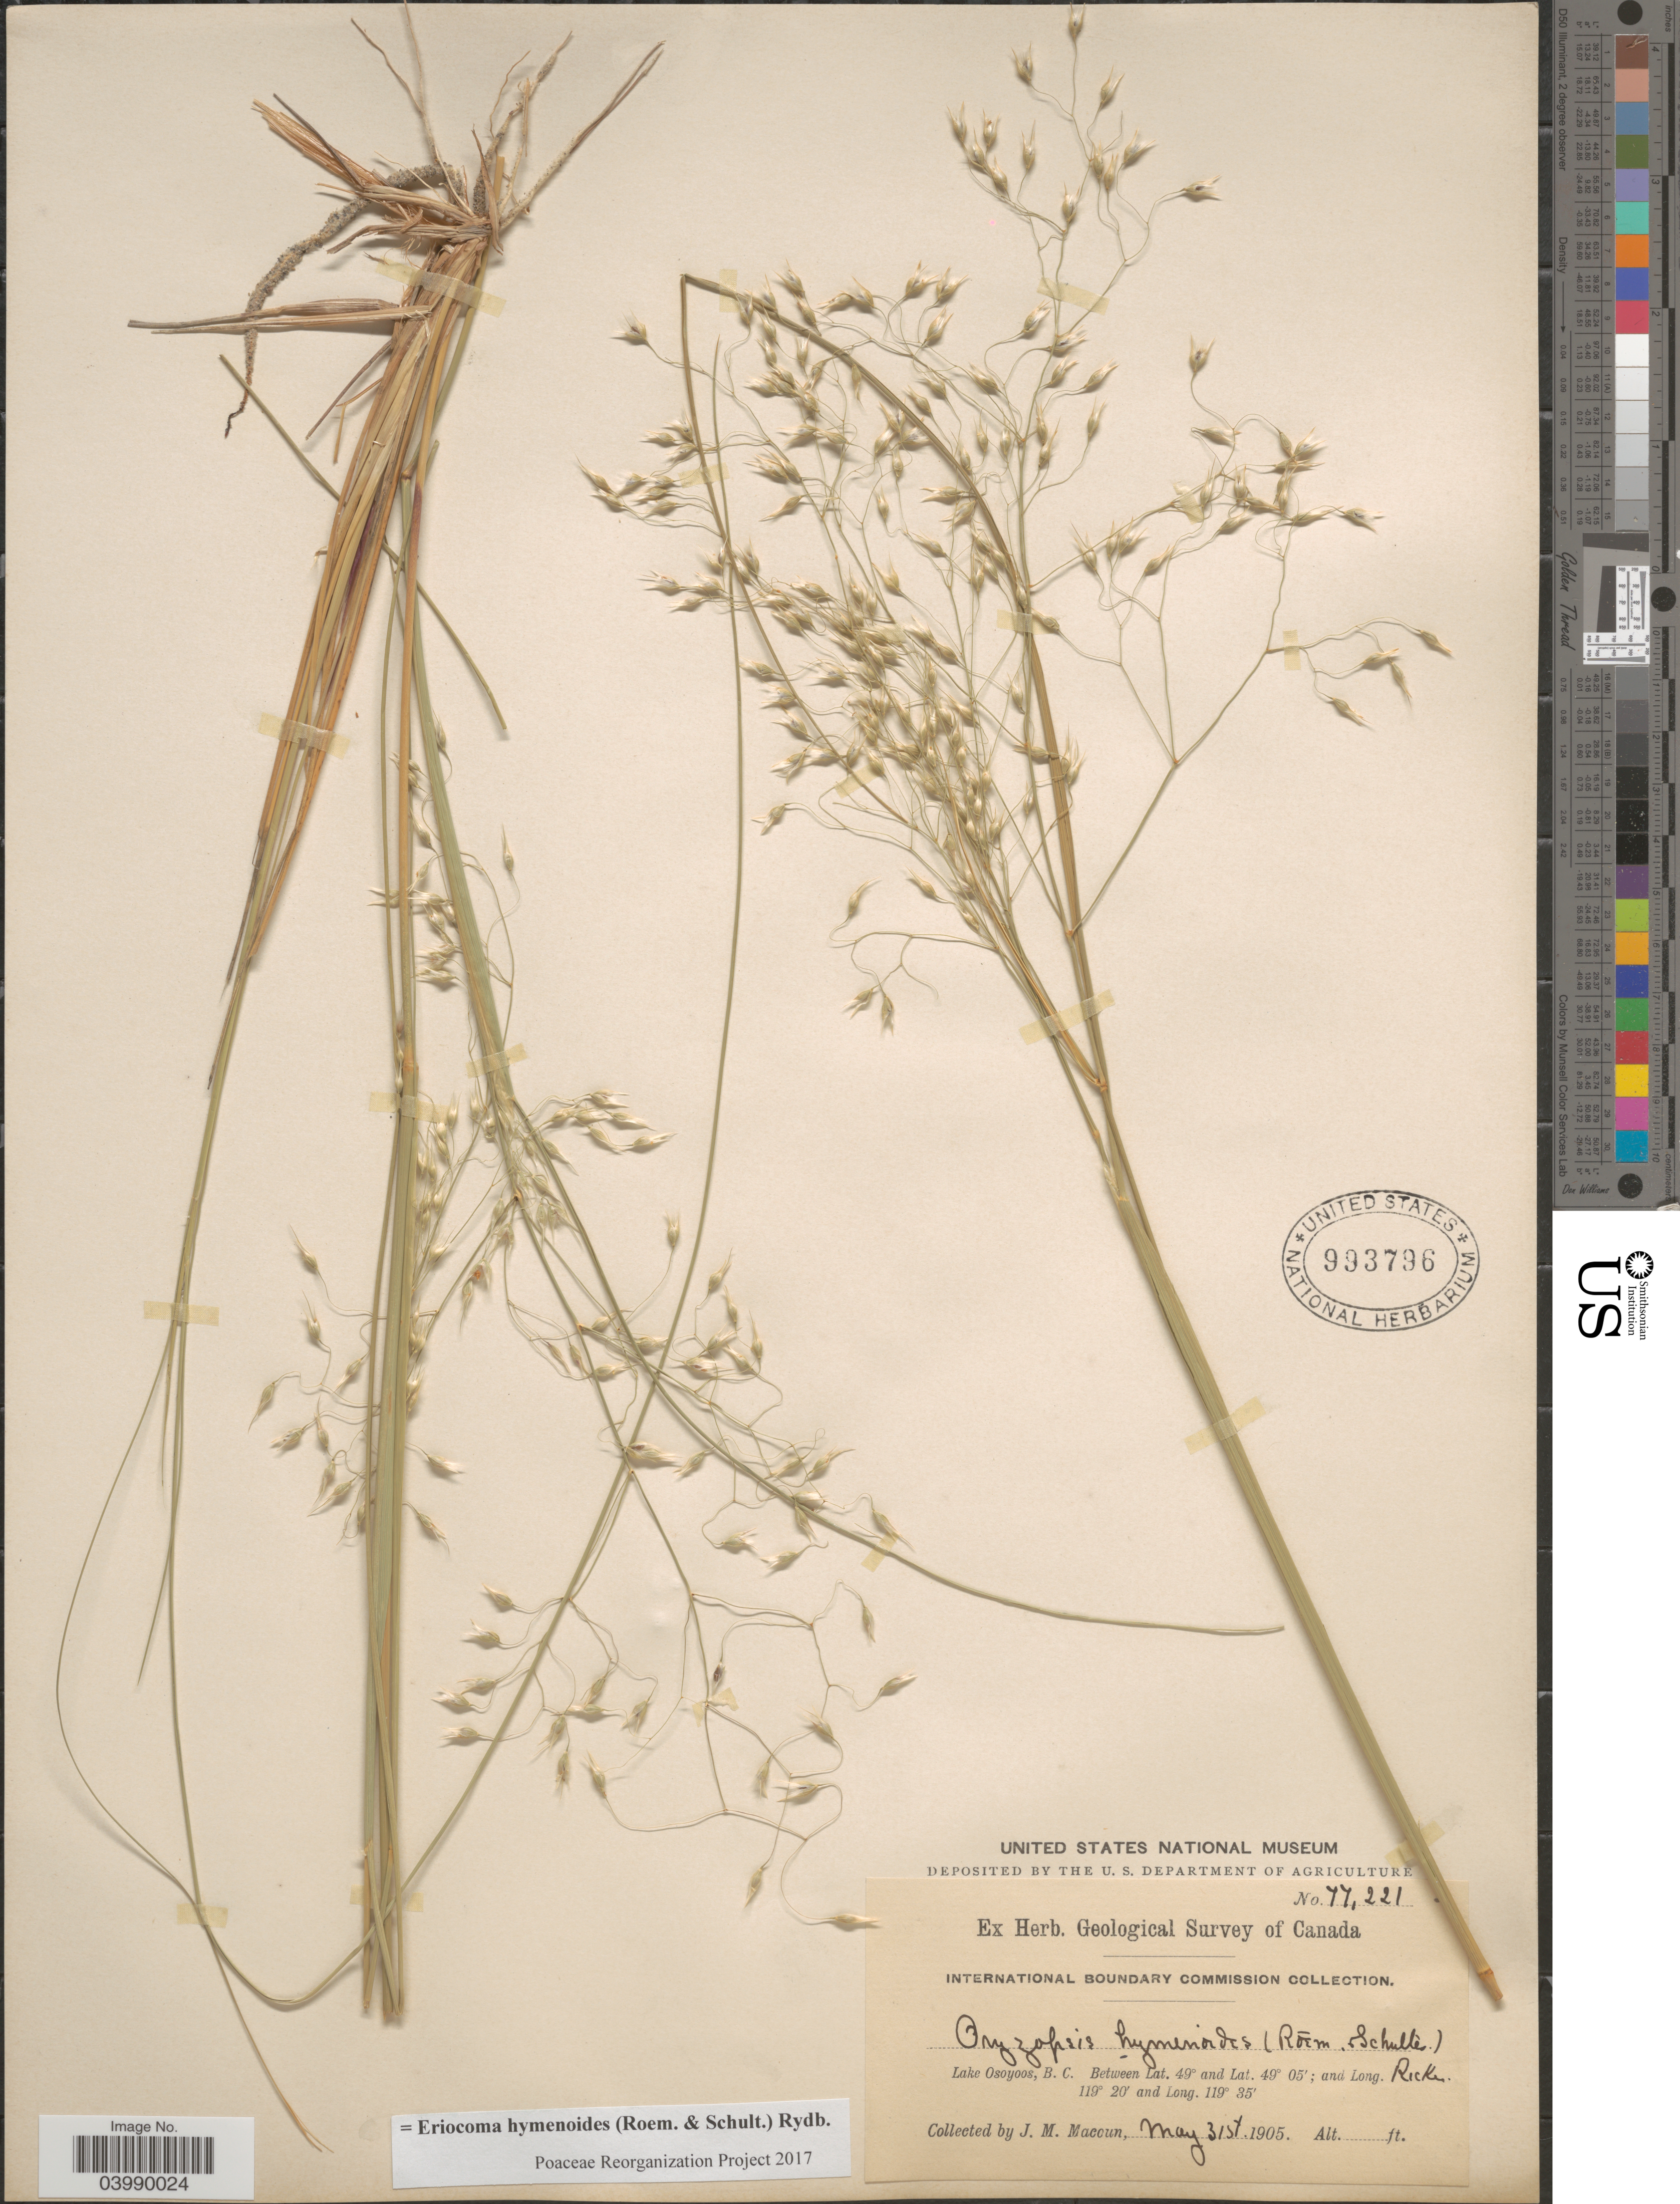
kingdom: Plantae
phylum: Tracheophyta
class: Liliopsida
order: Poales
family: Poaceae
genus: Eriocoma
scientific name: Eriocoma hymenoides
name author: (Roem. & Schult.) Rydb.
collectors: J. M. Macoun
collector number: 77221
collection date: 1905-05-31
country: Canada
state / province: British Columbia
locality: Lake Osoyoos.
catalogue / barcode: US 993796